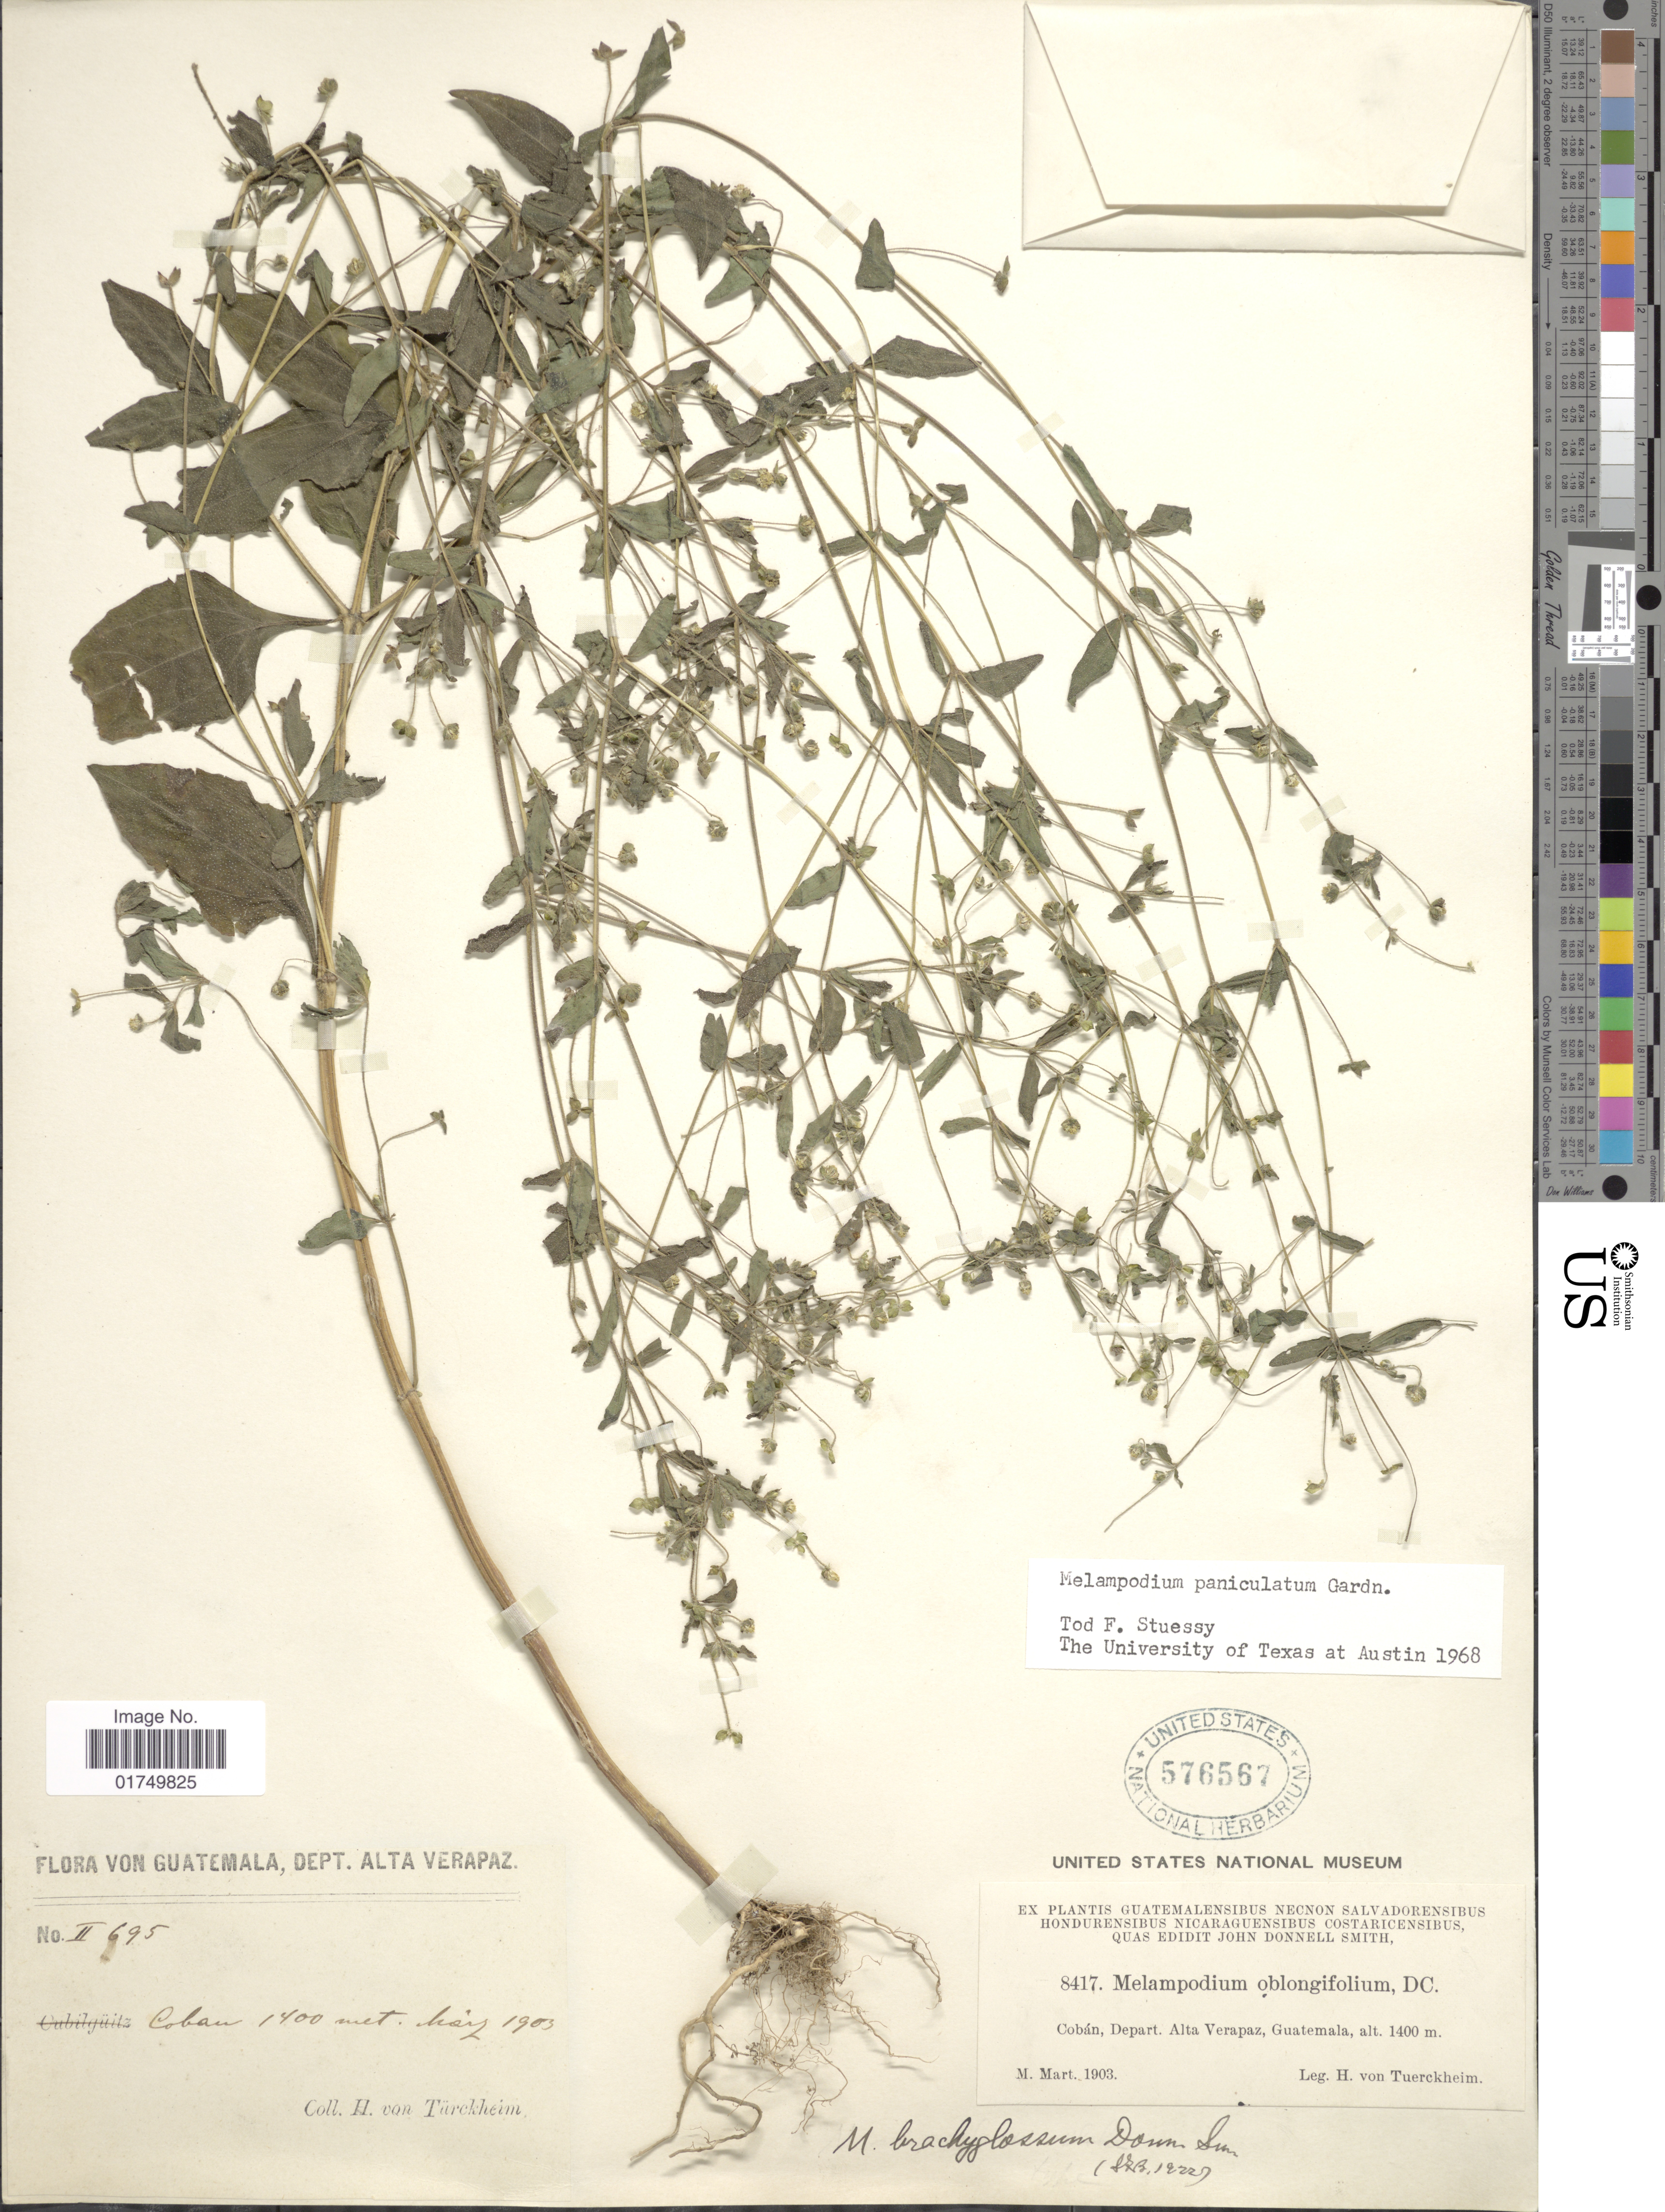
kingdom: Plantae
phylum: Tracheophyta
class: Magnoliopsida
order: Asterales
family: Asteraceae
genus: Melampodium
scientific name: Melampodium paniculatum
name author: Gardner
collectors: H. von Türckheim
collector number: II695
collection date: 1903-03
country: Guatemala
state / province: Alta Verapaz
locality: Cobán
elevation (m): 1400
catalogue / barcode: US 576567